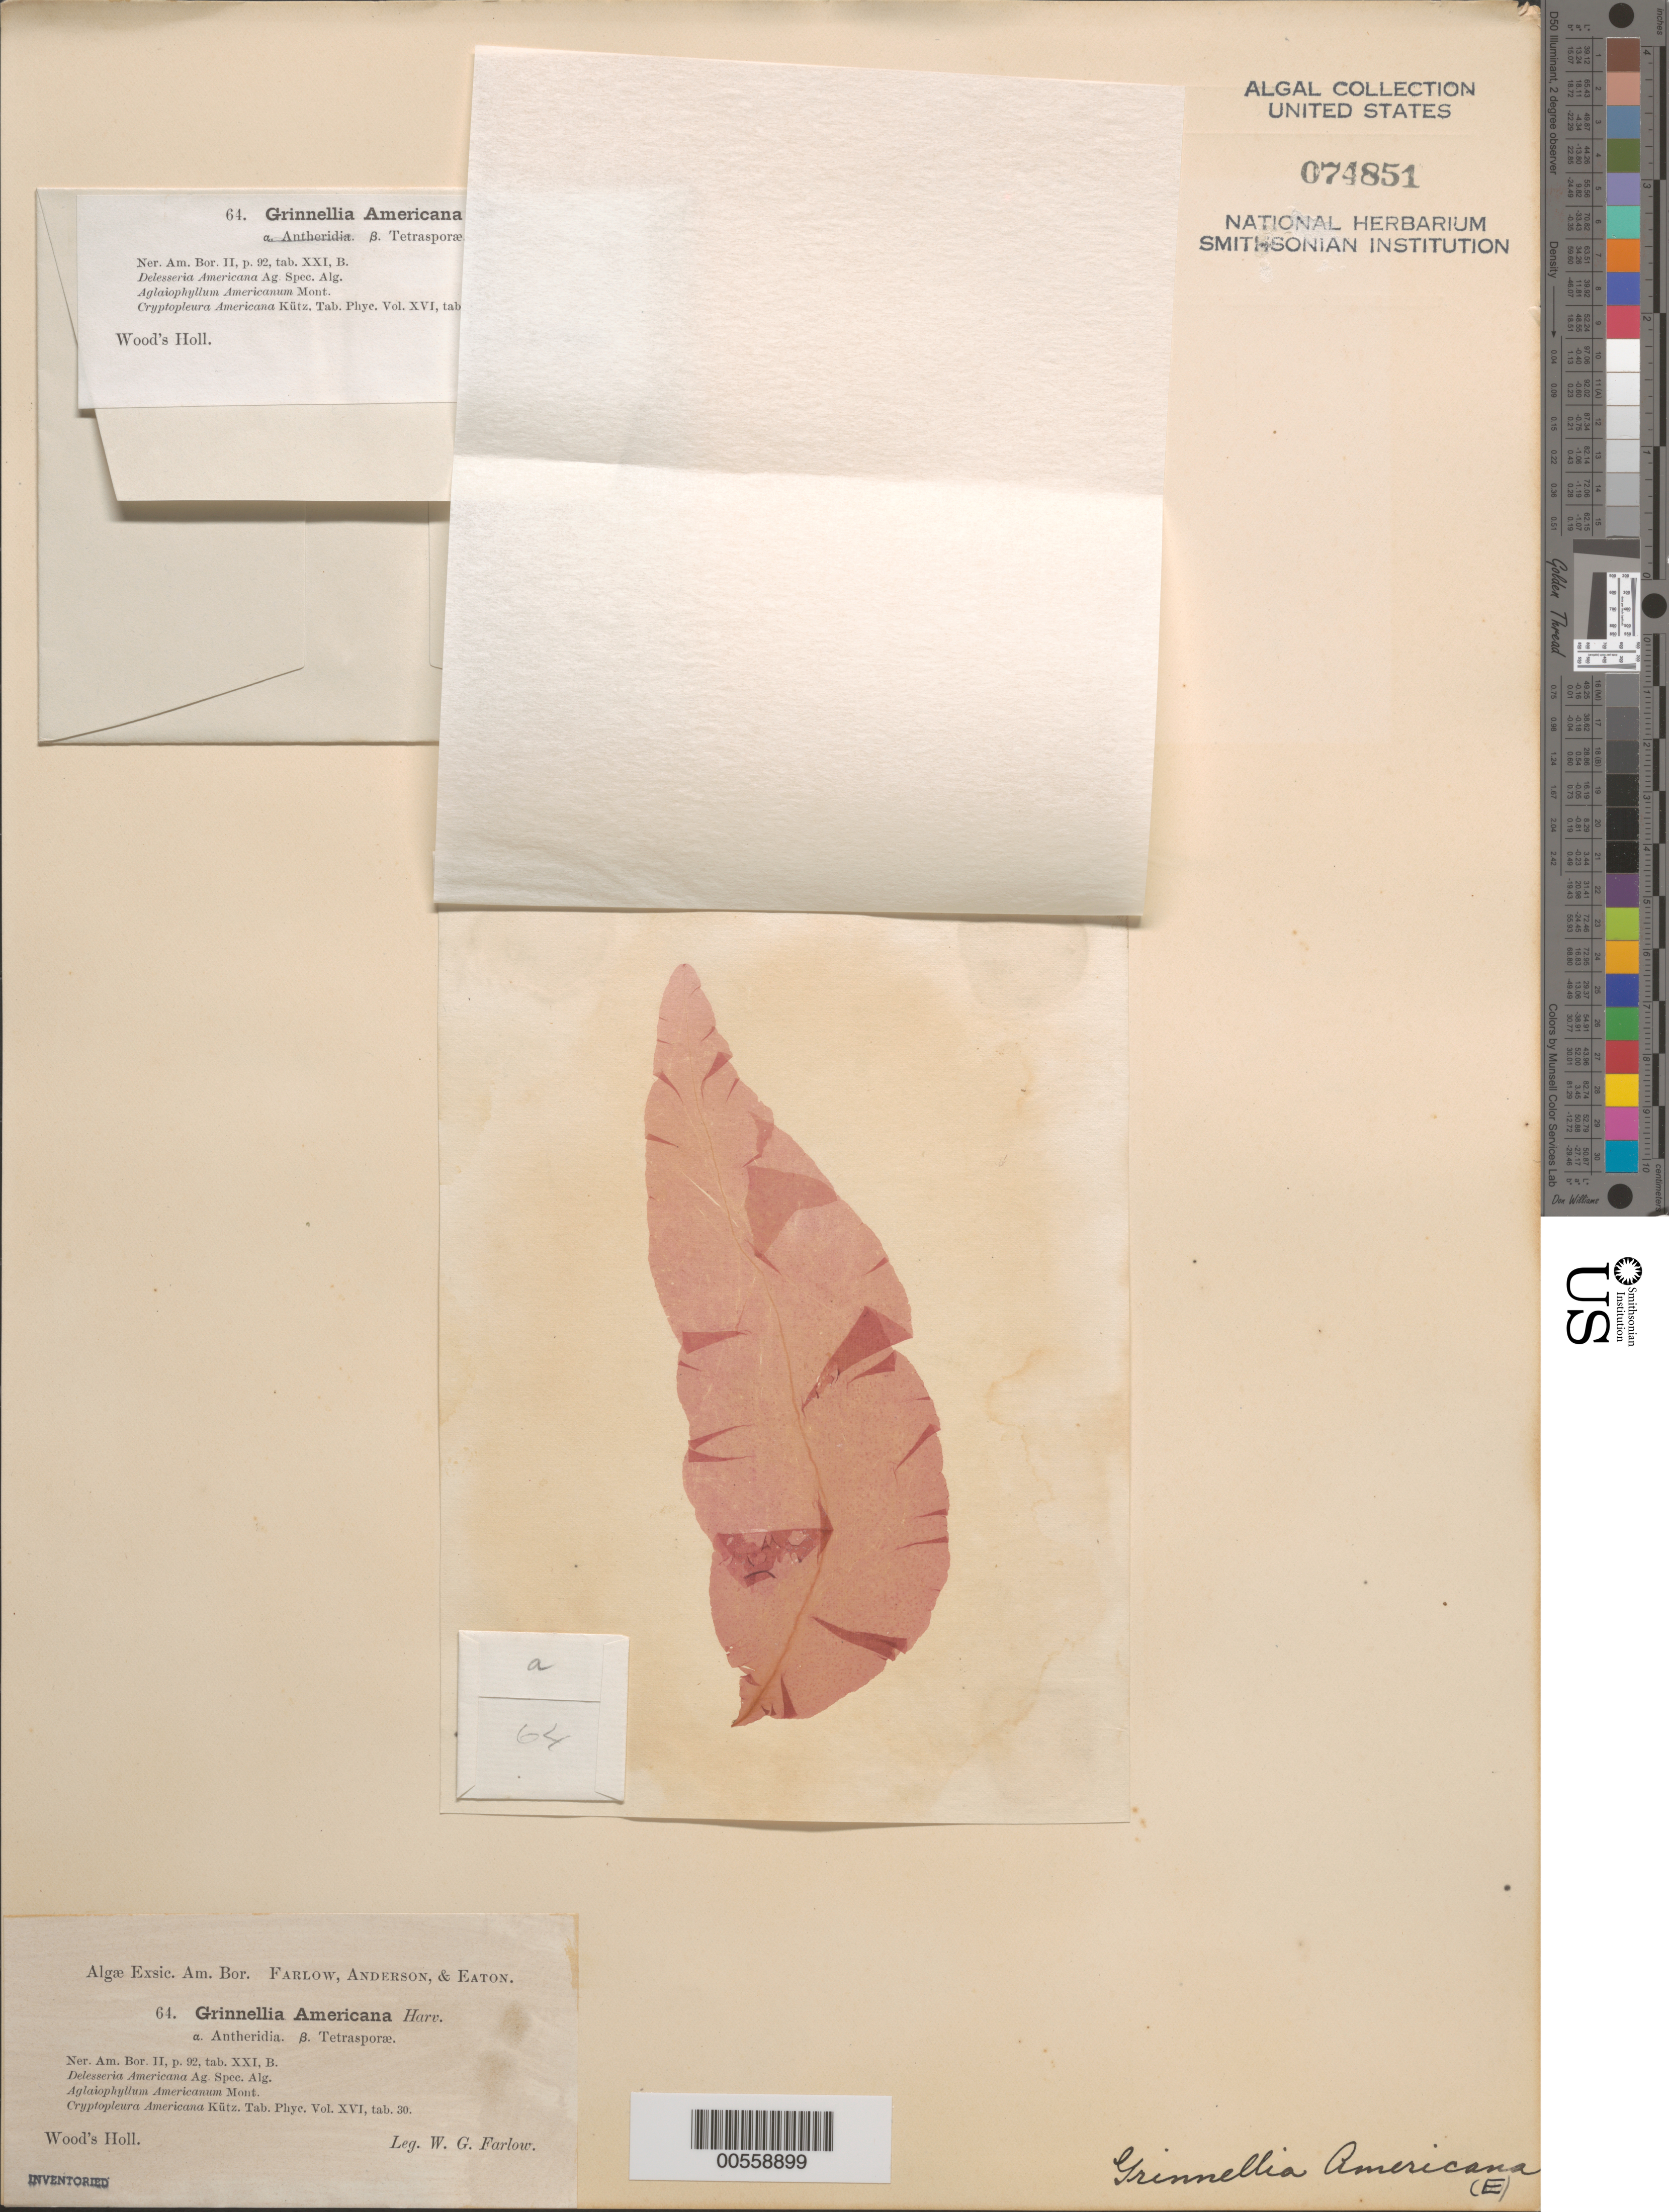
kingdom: Plantae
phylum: Rhodophyta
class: Florideophyceae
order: Ceramiales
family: Delesseriaceae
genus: Grinnellia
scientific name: Grinnellia americana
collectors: W. G. Farlow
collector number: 64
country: United States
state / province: Massachusetts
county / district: Barnstable County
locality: Woods Hole (Wood's Holl)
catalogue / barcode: US 74851